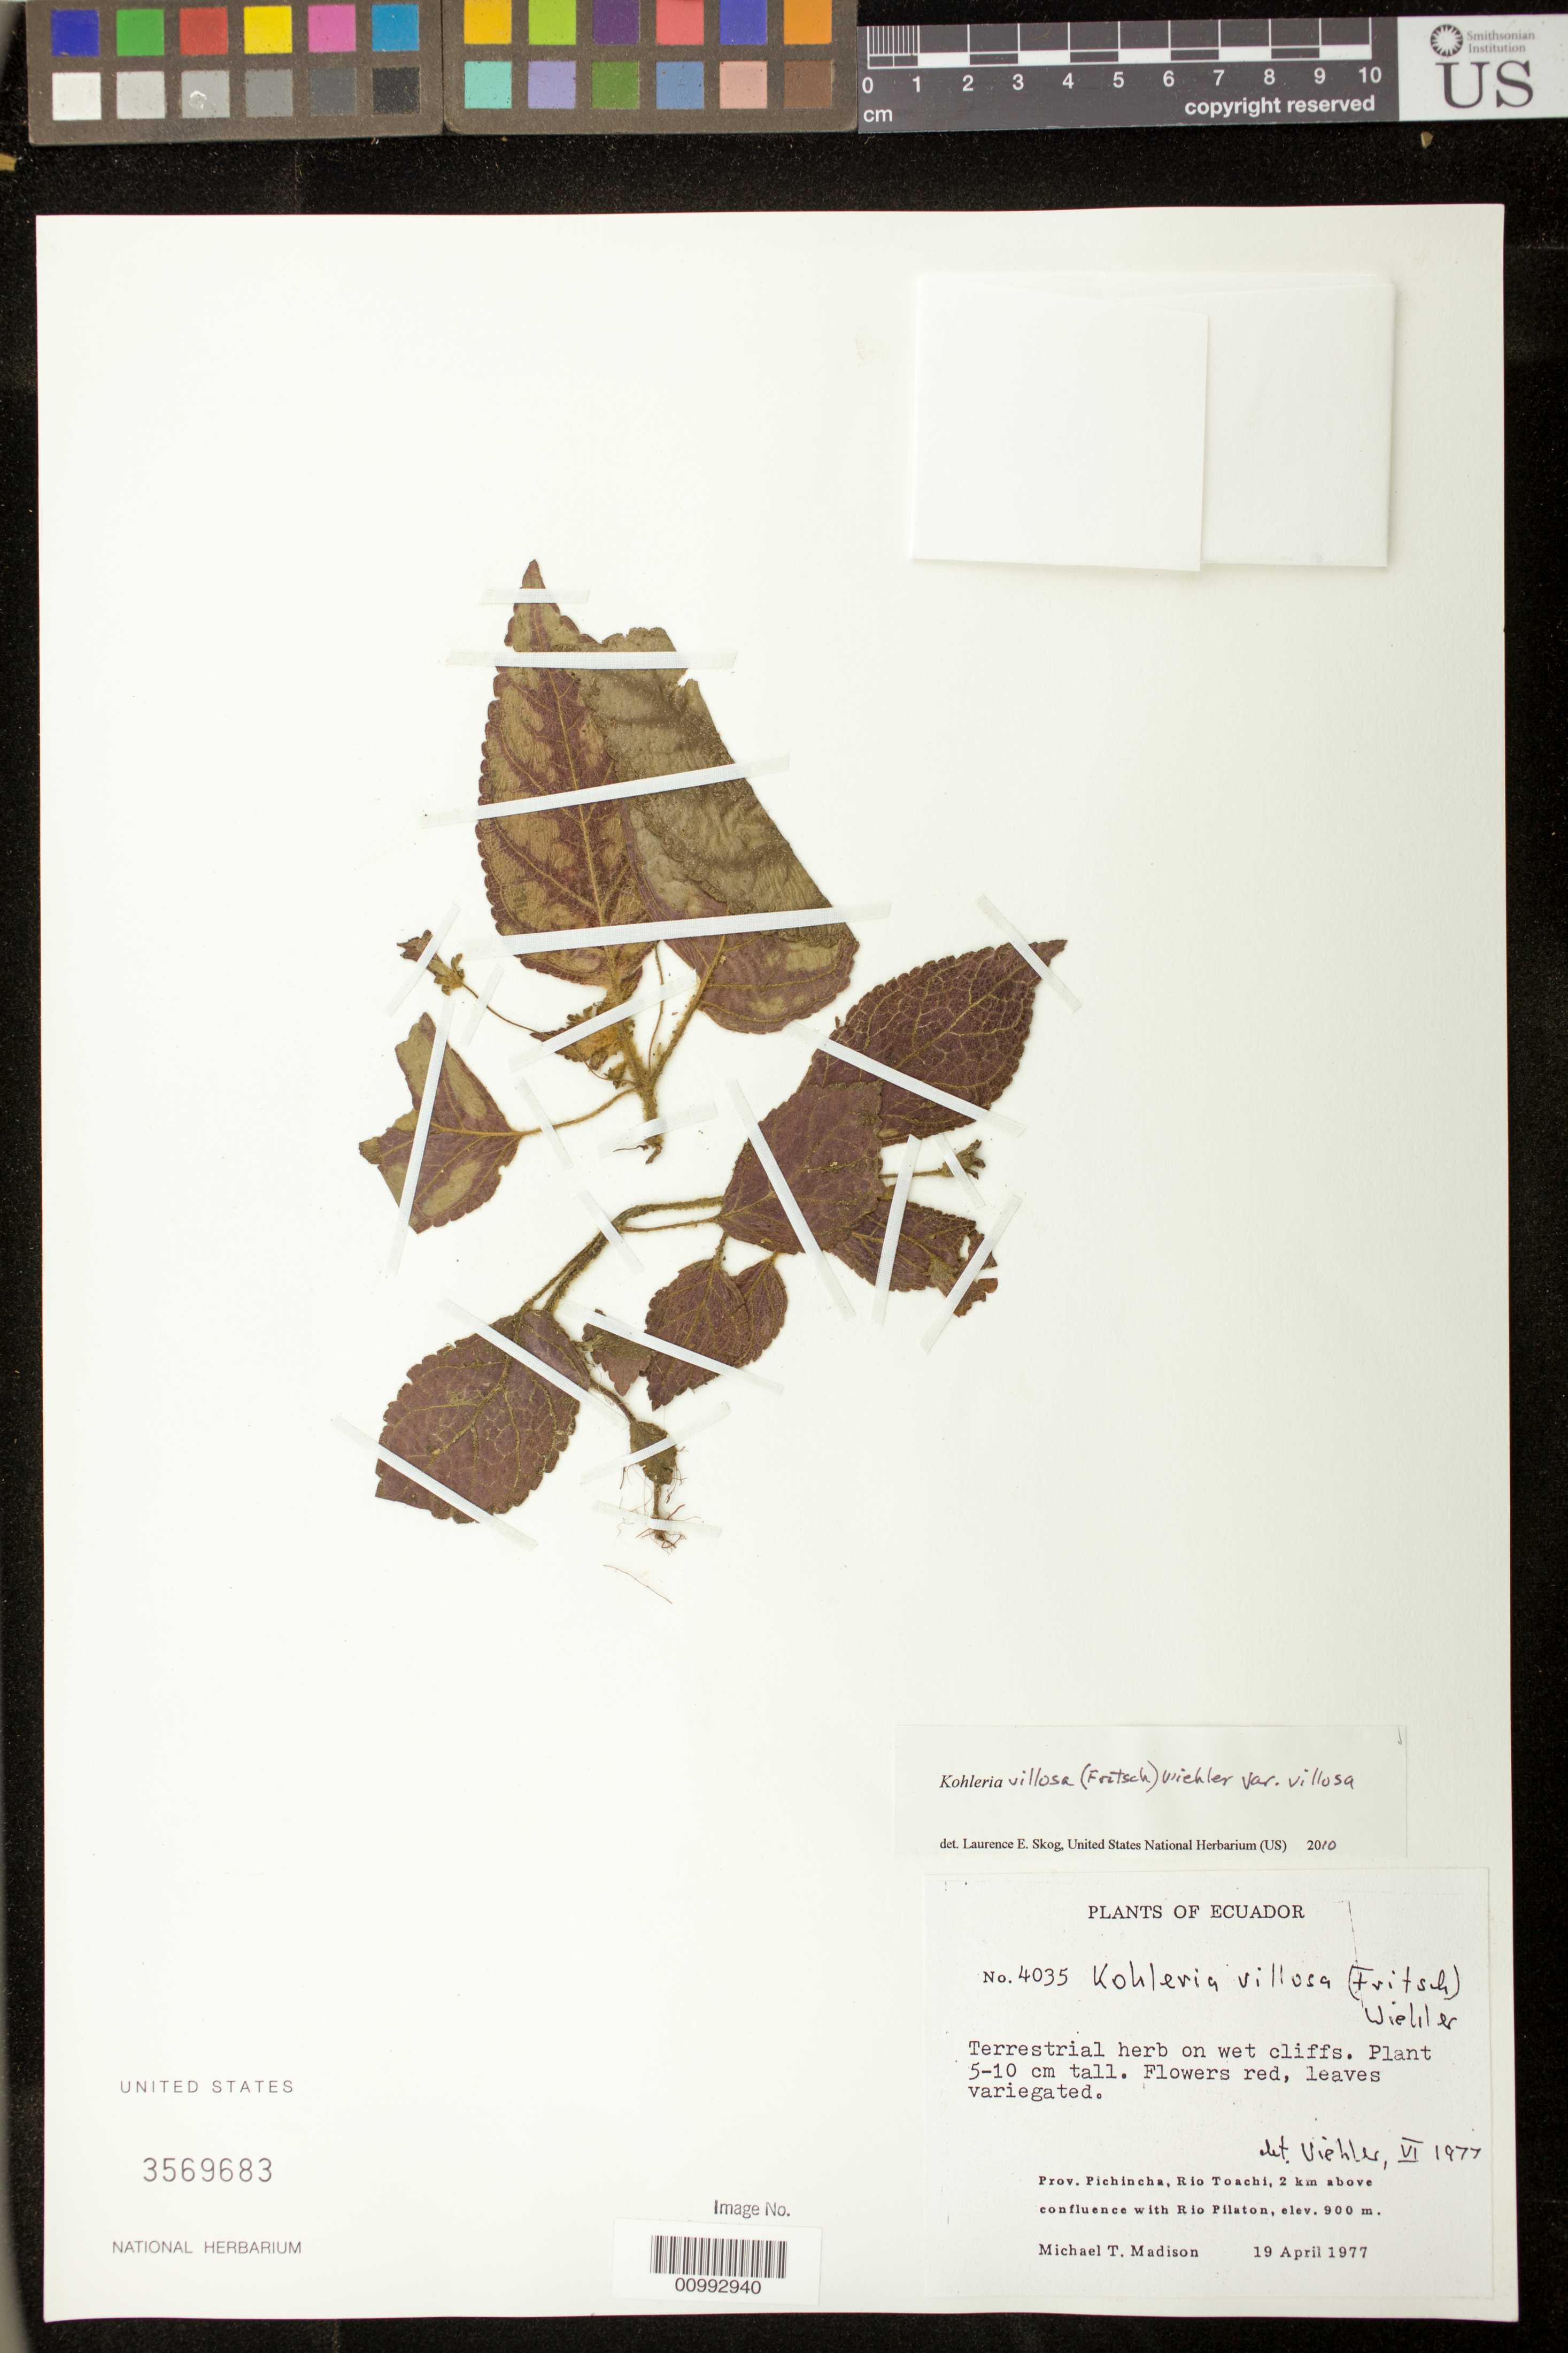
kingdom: Plantae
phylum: Tracheophyta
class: Magnoliopsida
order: Lamiales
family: Gesneriaceae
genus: Kohleria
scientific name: Kohleria villosa var. villosa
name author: (Fritsch) Wiehler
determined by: Skog, Laurence E.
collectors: M. T. Madison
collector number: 4035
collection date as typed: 19 Apr 1977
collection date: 1977-04-19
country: Ecuador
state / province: Pichincha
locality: Prov. Pichincha, Rio Toachi, 2 km above confluence with Rio Pilaton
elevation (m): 900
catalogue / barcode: US 3569683